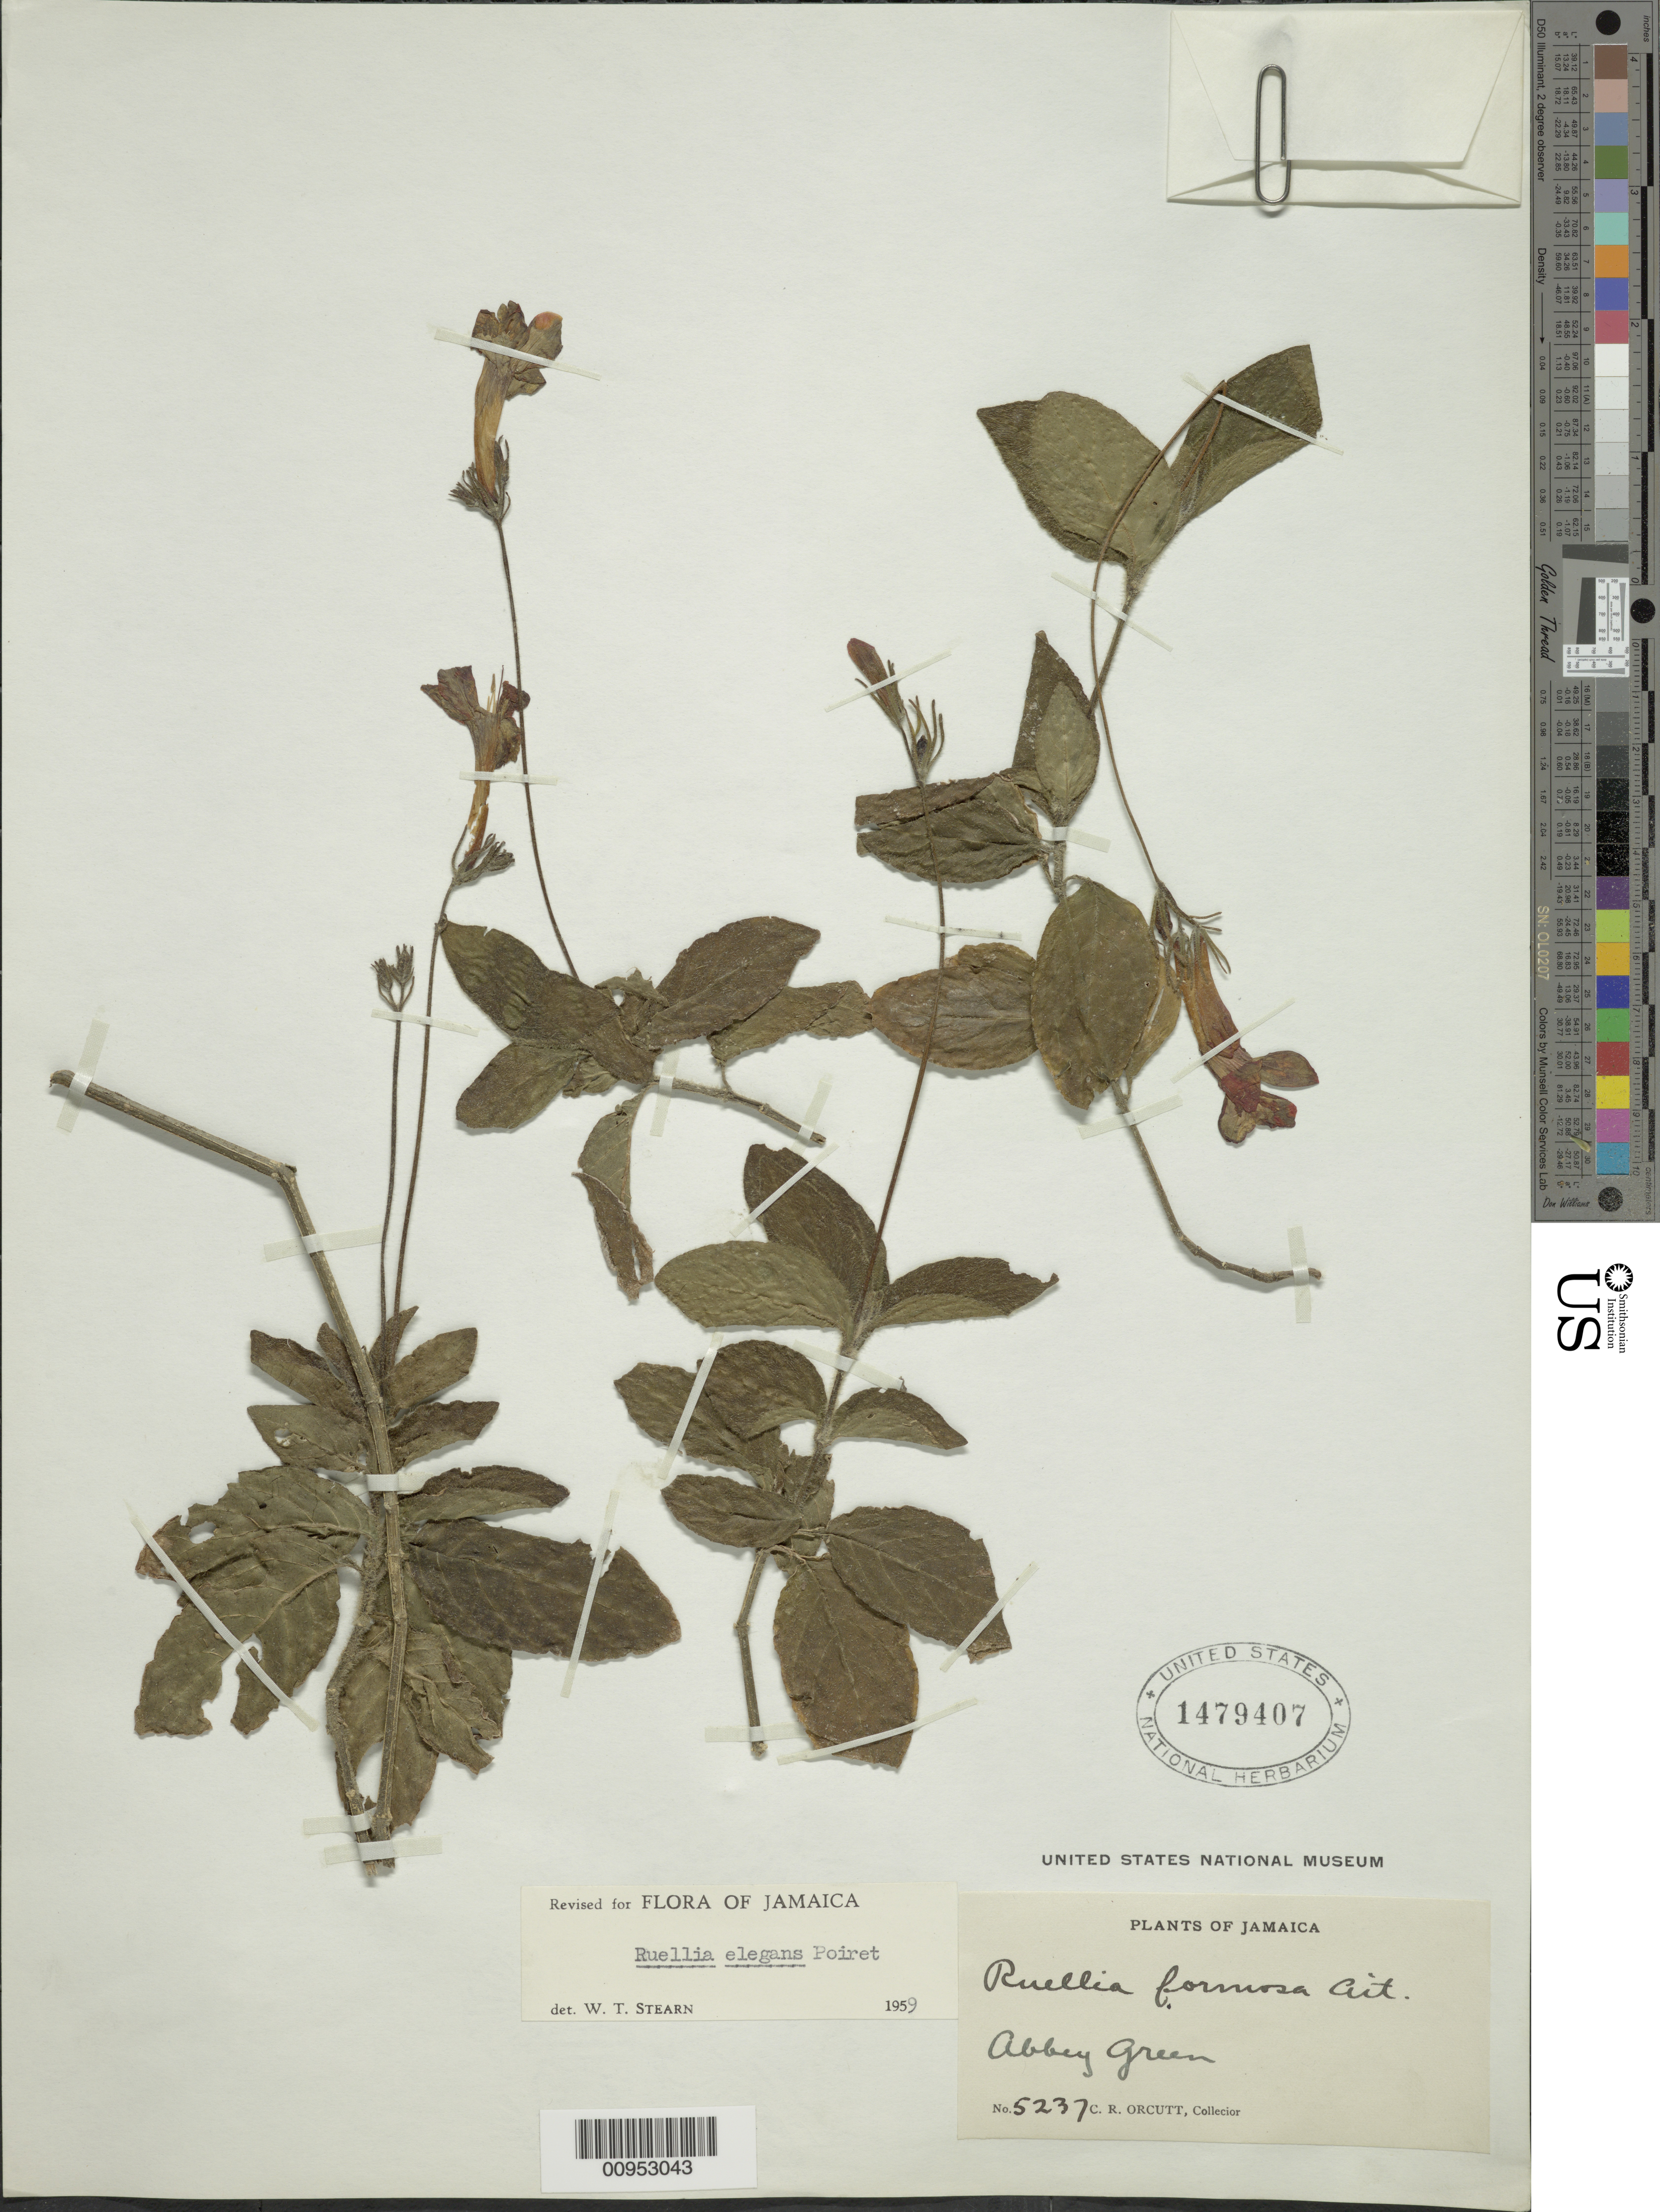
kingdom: Plantae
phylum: Tracheophyta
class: Magnoliopsida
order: Lamiales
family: Acanthaceae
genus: Ruellia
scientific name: Ruellia elegans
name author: Poir.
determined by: Stearn, William T.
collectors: C. R. Orcutt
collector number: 5237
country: Jamaica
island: Jamaica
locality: Abbey Green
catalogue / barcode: US 1479407